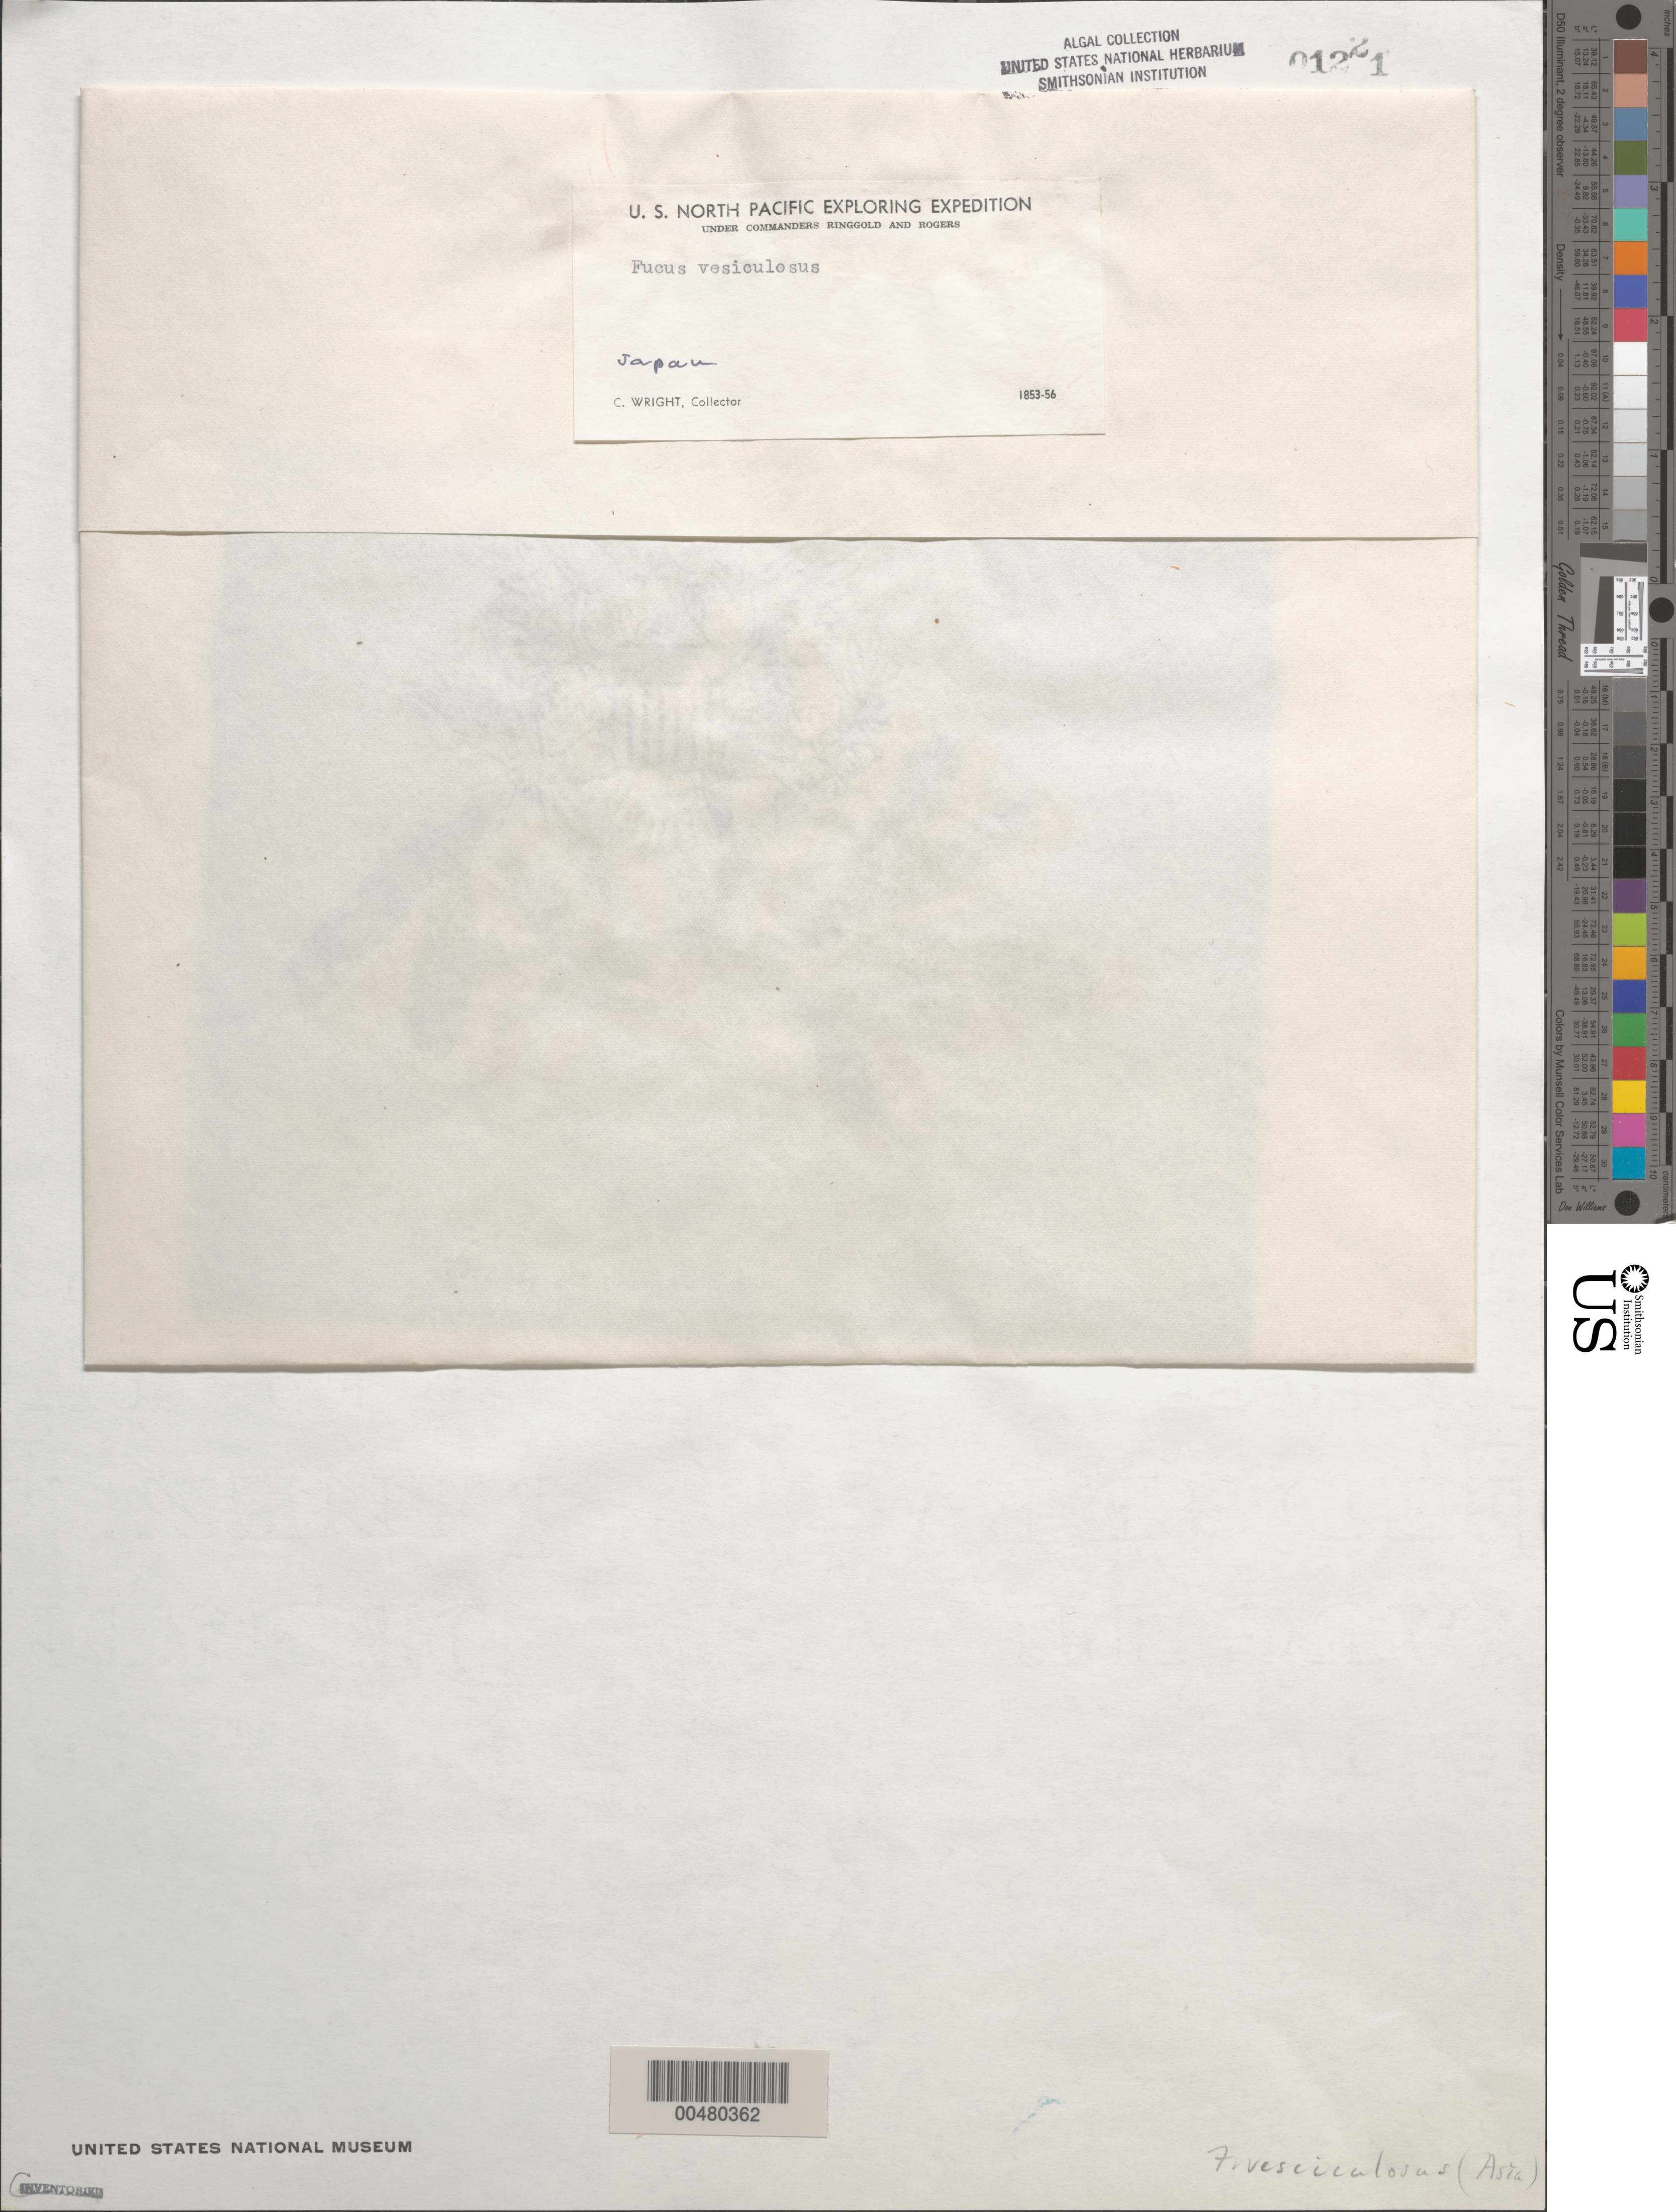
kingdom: Chromista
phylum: Ochrophyta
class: Phaeophyceae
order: Fucales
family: Fucaceae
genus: Fucus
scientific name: Fucus vesiculosus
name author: L.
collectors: C. Wright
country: Japan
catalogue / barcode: US 1221